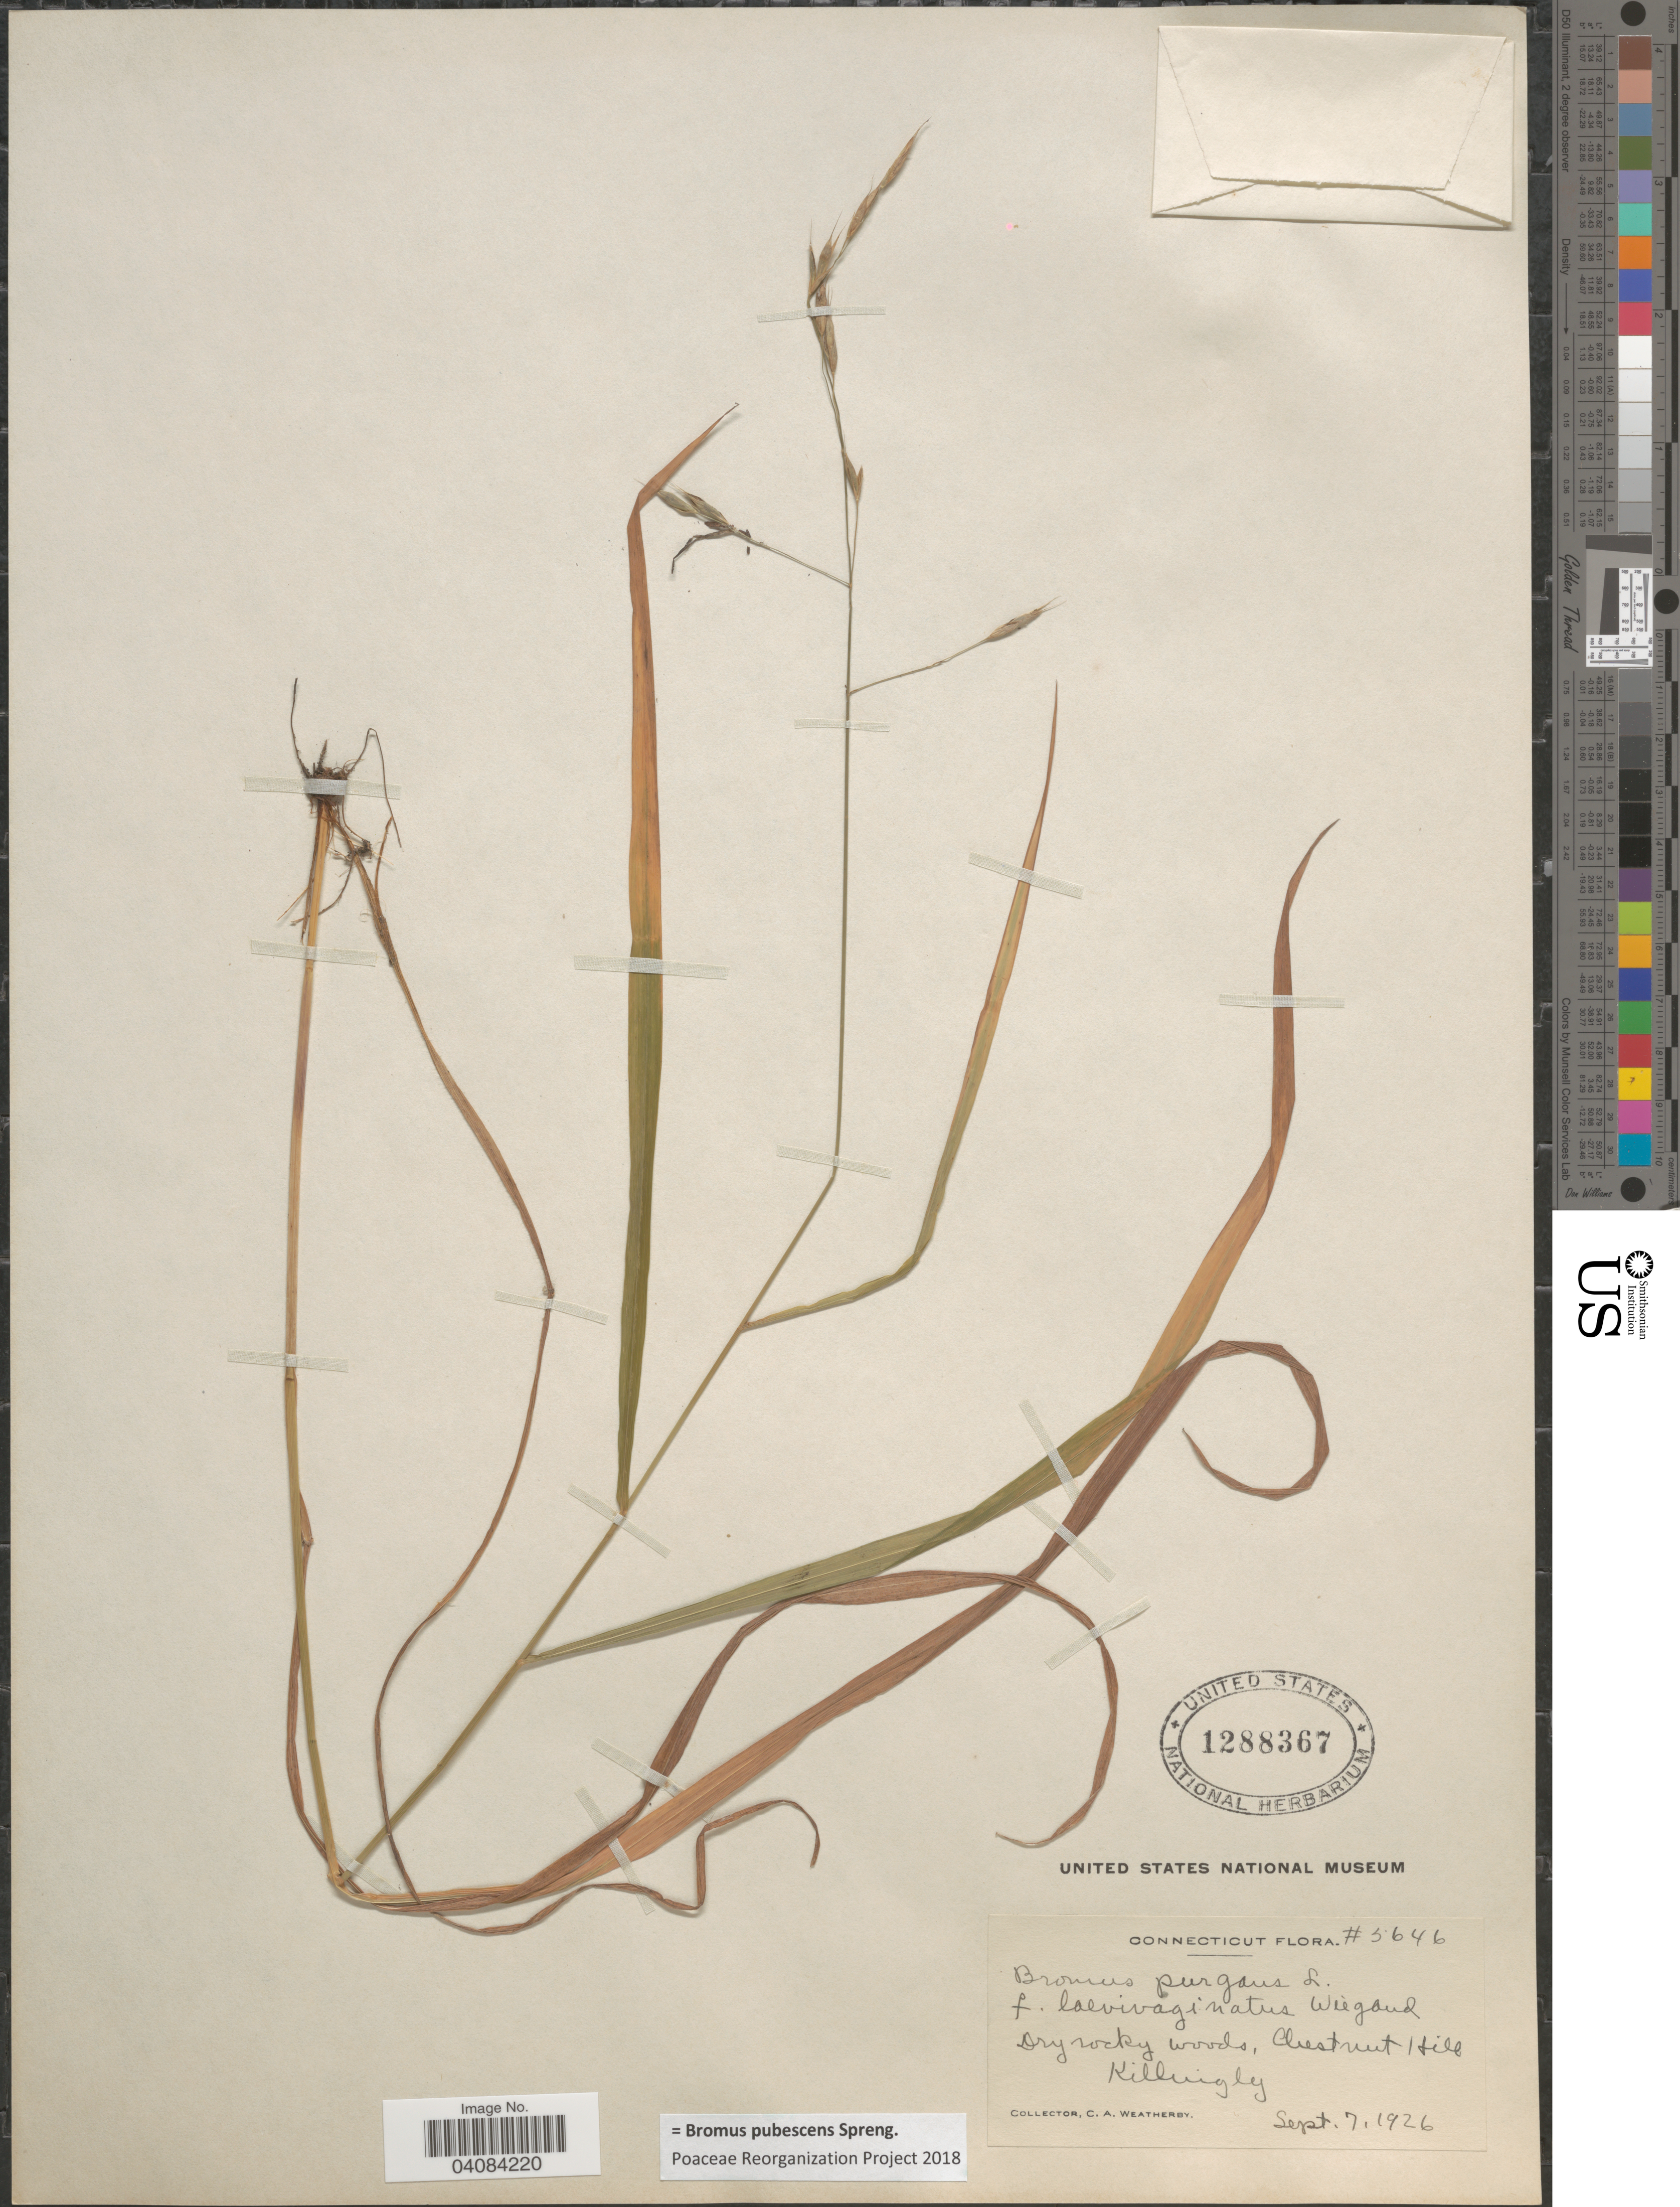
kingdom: Plantae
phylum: Tracheophyta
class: Liliopsida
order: Poales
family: Poaceae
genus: Bromus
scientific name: Bromus pubescens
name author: Muhl. ex Willd.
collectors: C. A. Weatherby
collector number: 5646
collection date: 1926-09-07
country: United States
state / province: Connecticut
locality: Dry rocky woods, Chestnut Hill. Killingly.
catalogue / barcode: US 1288367